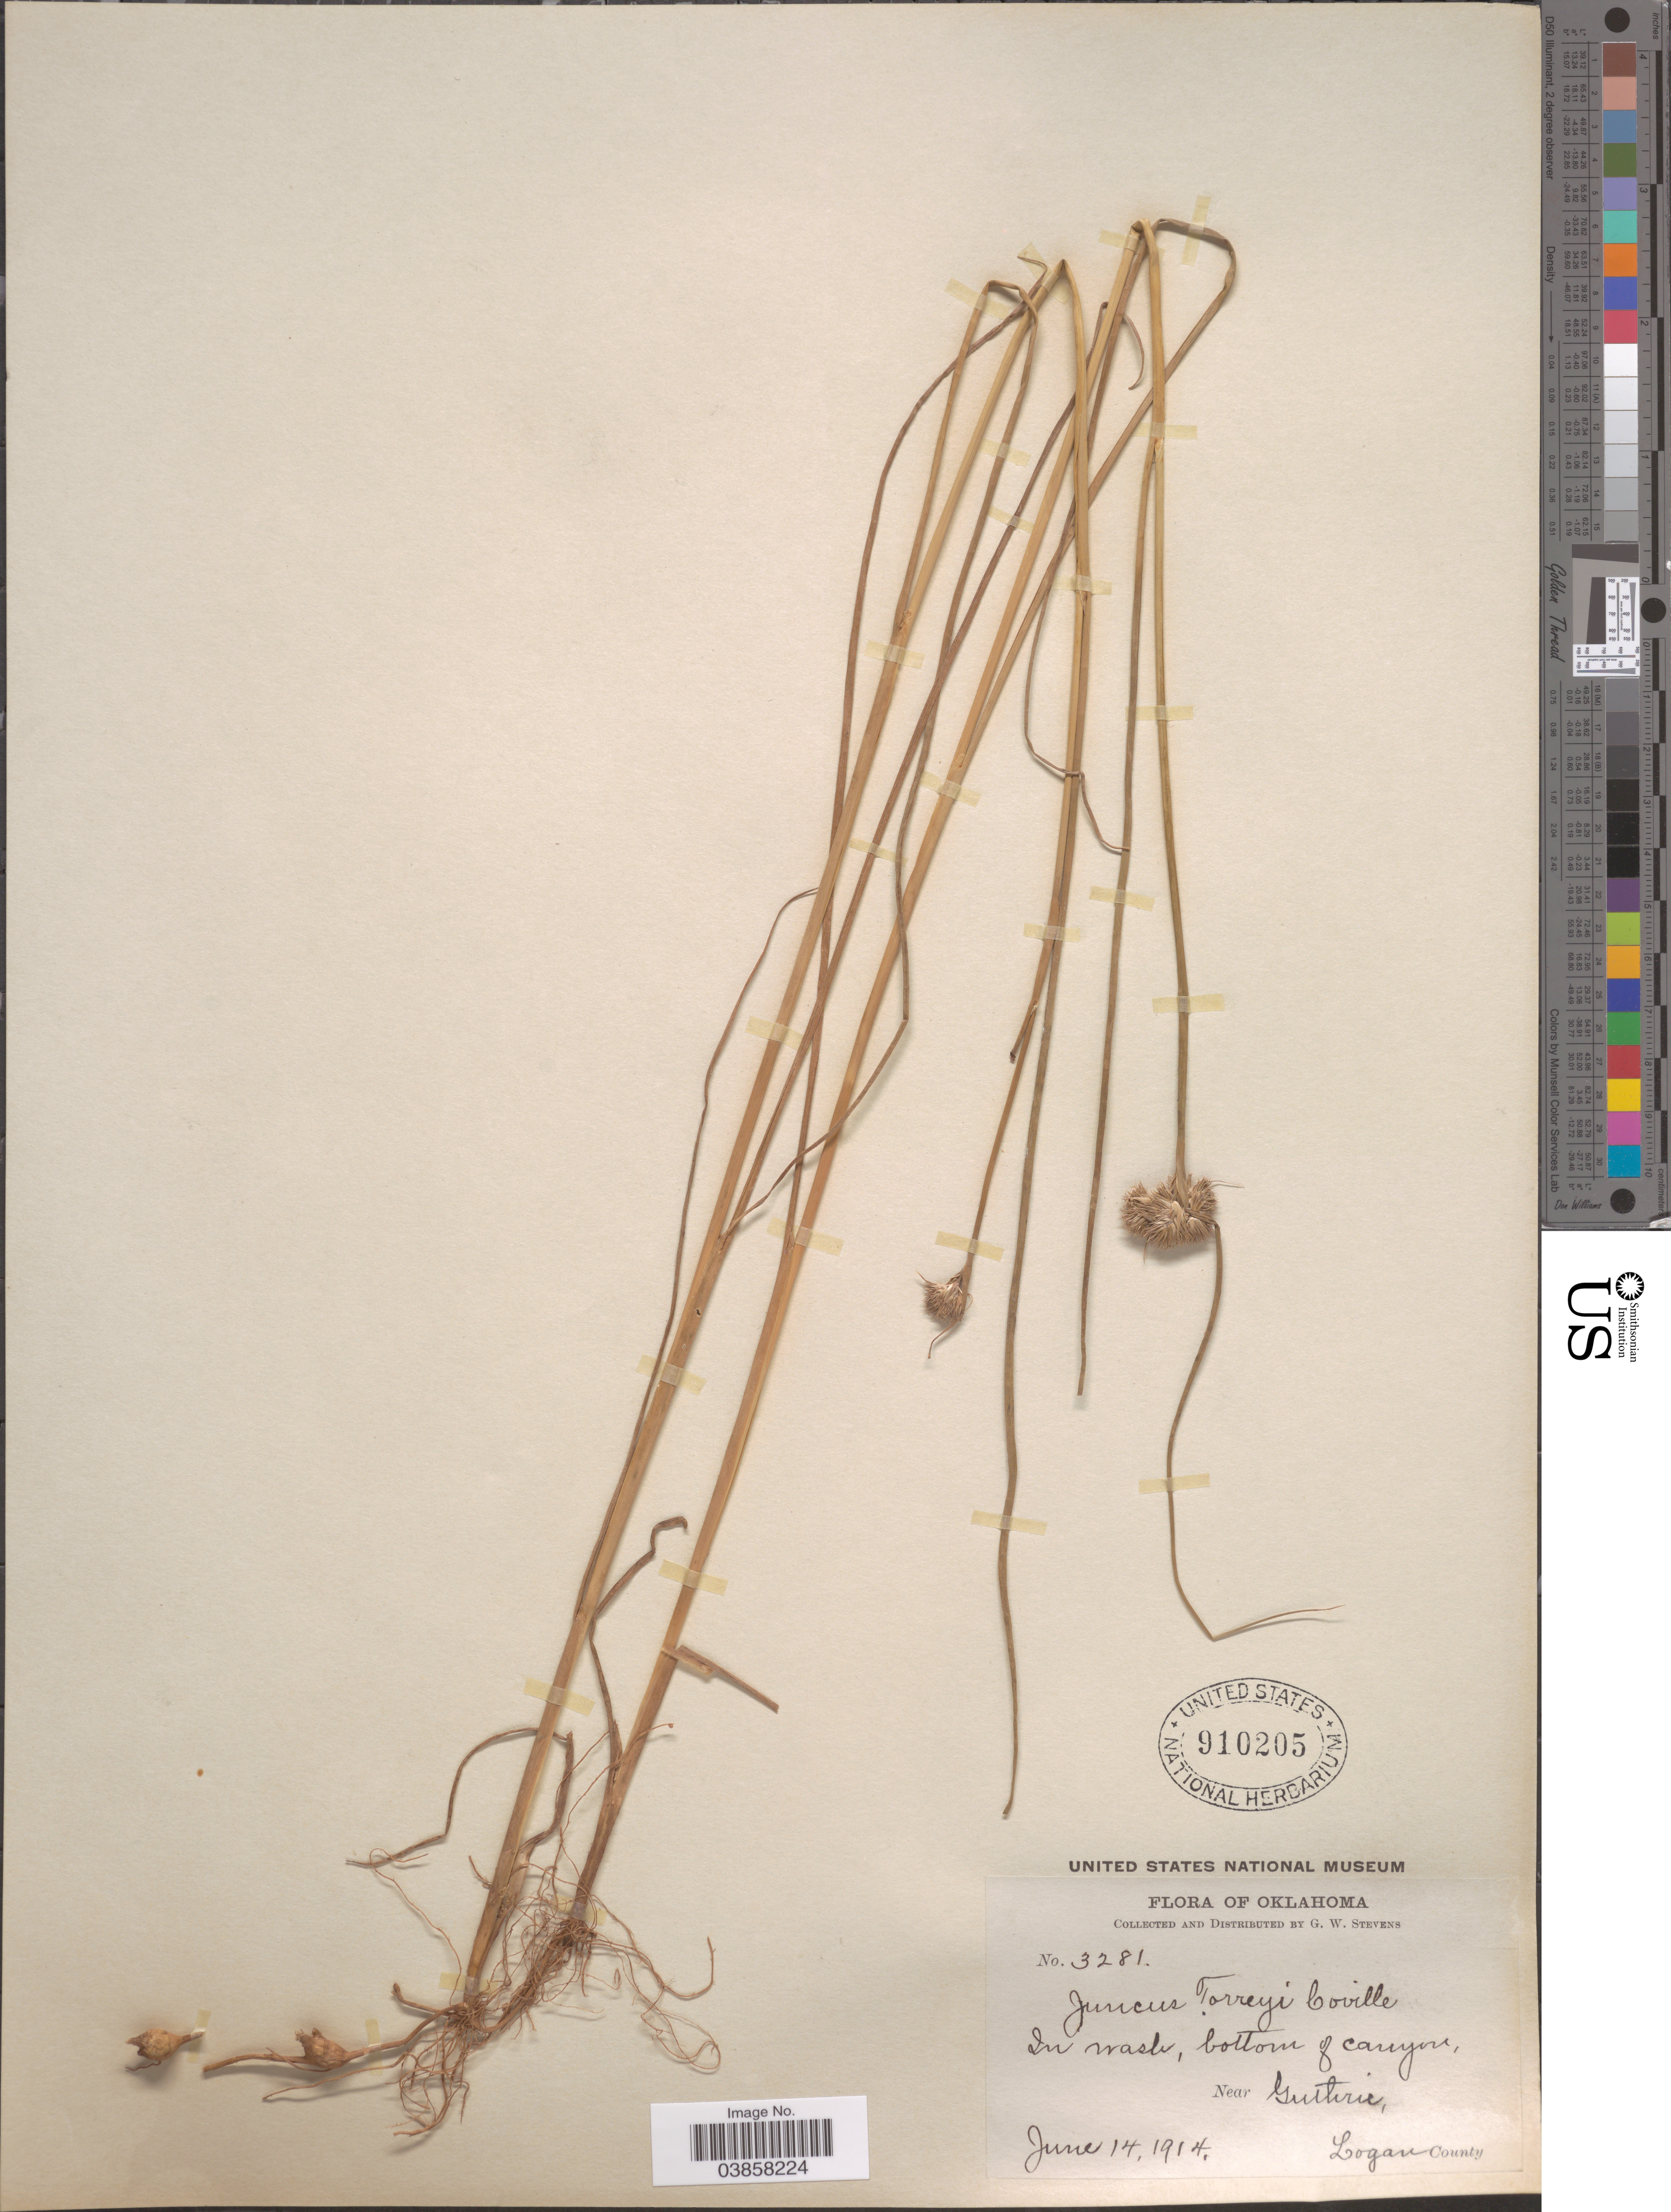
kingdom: Plantae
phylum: Tracheophyta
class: Liliopsida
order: Poales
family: Juncaceae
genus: Juncus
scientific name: Juncus torreyi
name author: Coville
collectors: G. W. Stevens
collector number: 3281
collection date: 1914-06-14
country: United States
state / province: Oklahoma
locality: Near Guthrie, Logan County.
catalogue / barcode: US 910205